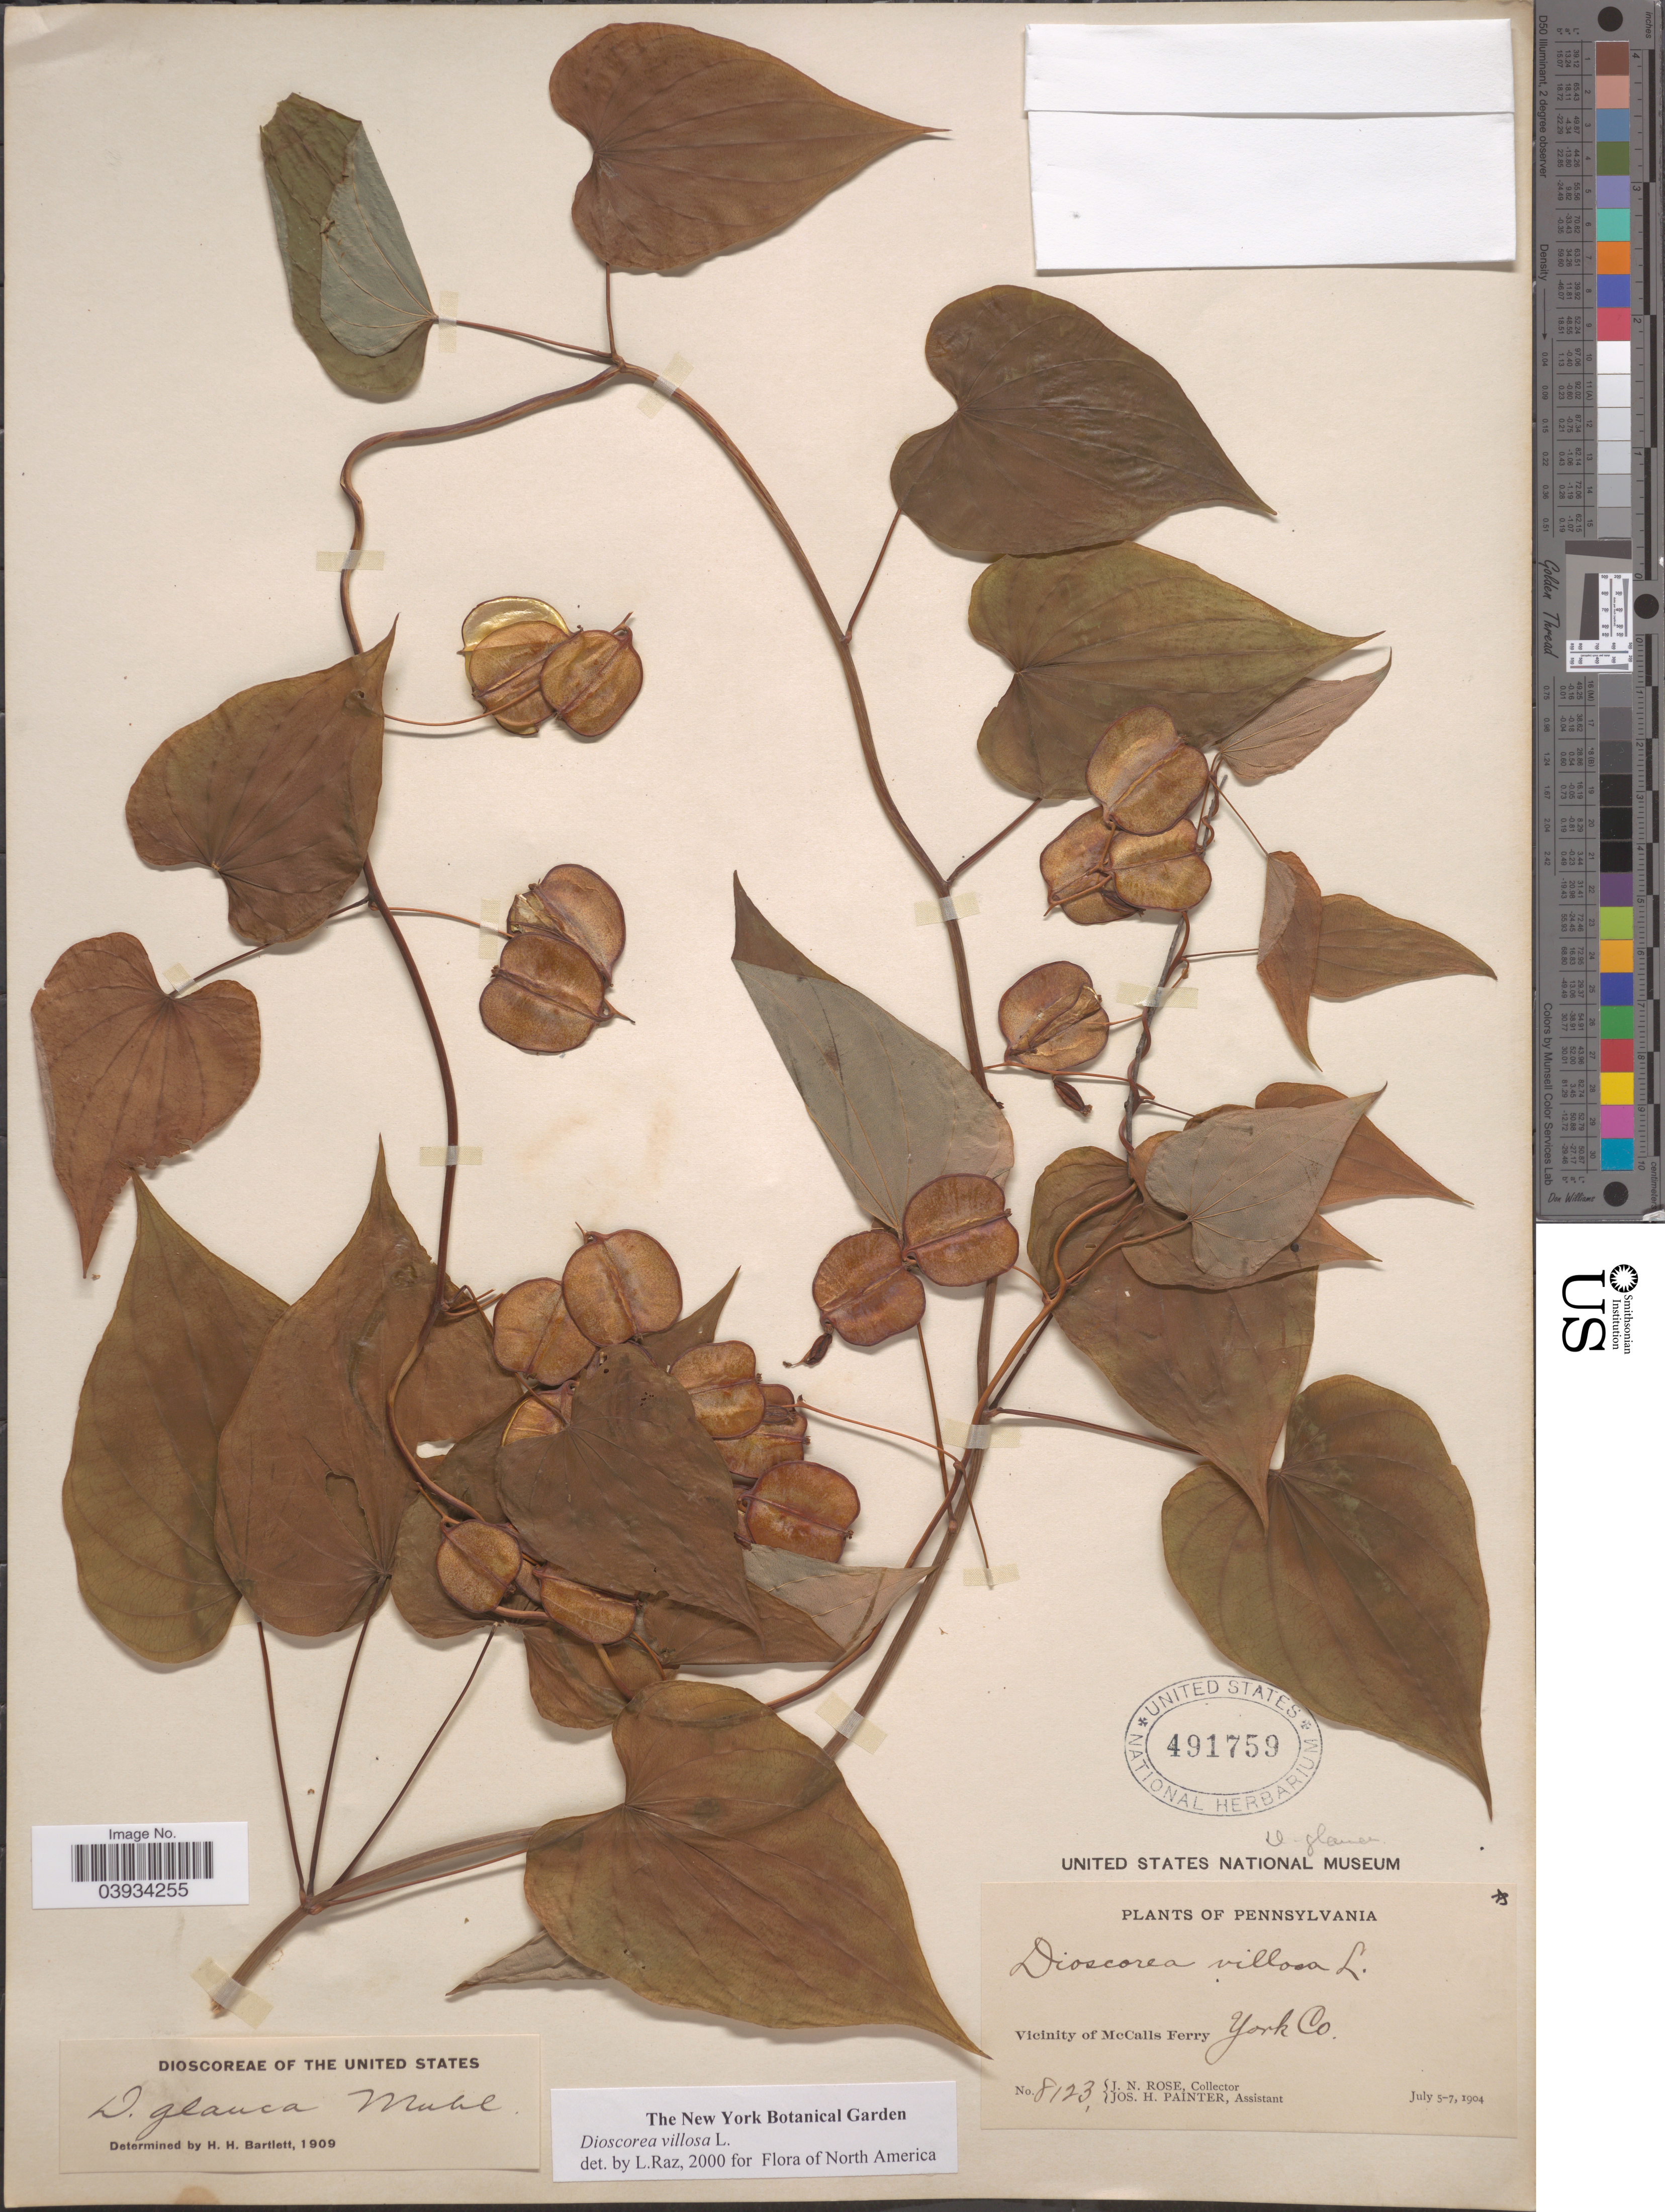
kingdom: Plantae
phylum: Tracheophyta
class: Liliopsida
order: Dioscoreales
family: Dioscoreaceae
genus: Dioscorea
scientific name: Dioscorea villosa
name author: L.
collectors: J. N. Rose & J. H. Painter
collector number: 8123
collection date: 1904-07-05/1904-07-07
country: United States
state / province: Pennsylvania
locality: Vicinity of McCalls Ferry, York Co.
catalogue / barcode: US 491759